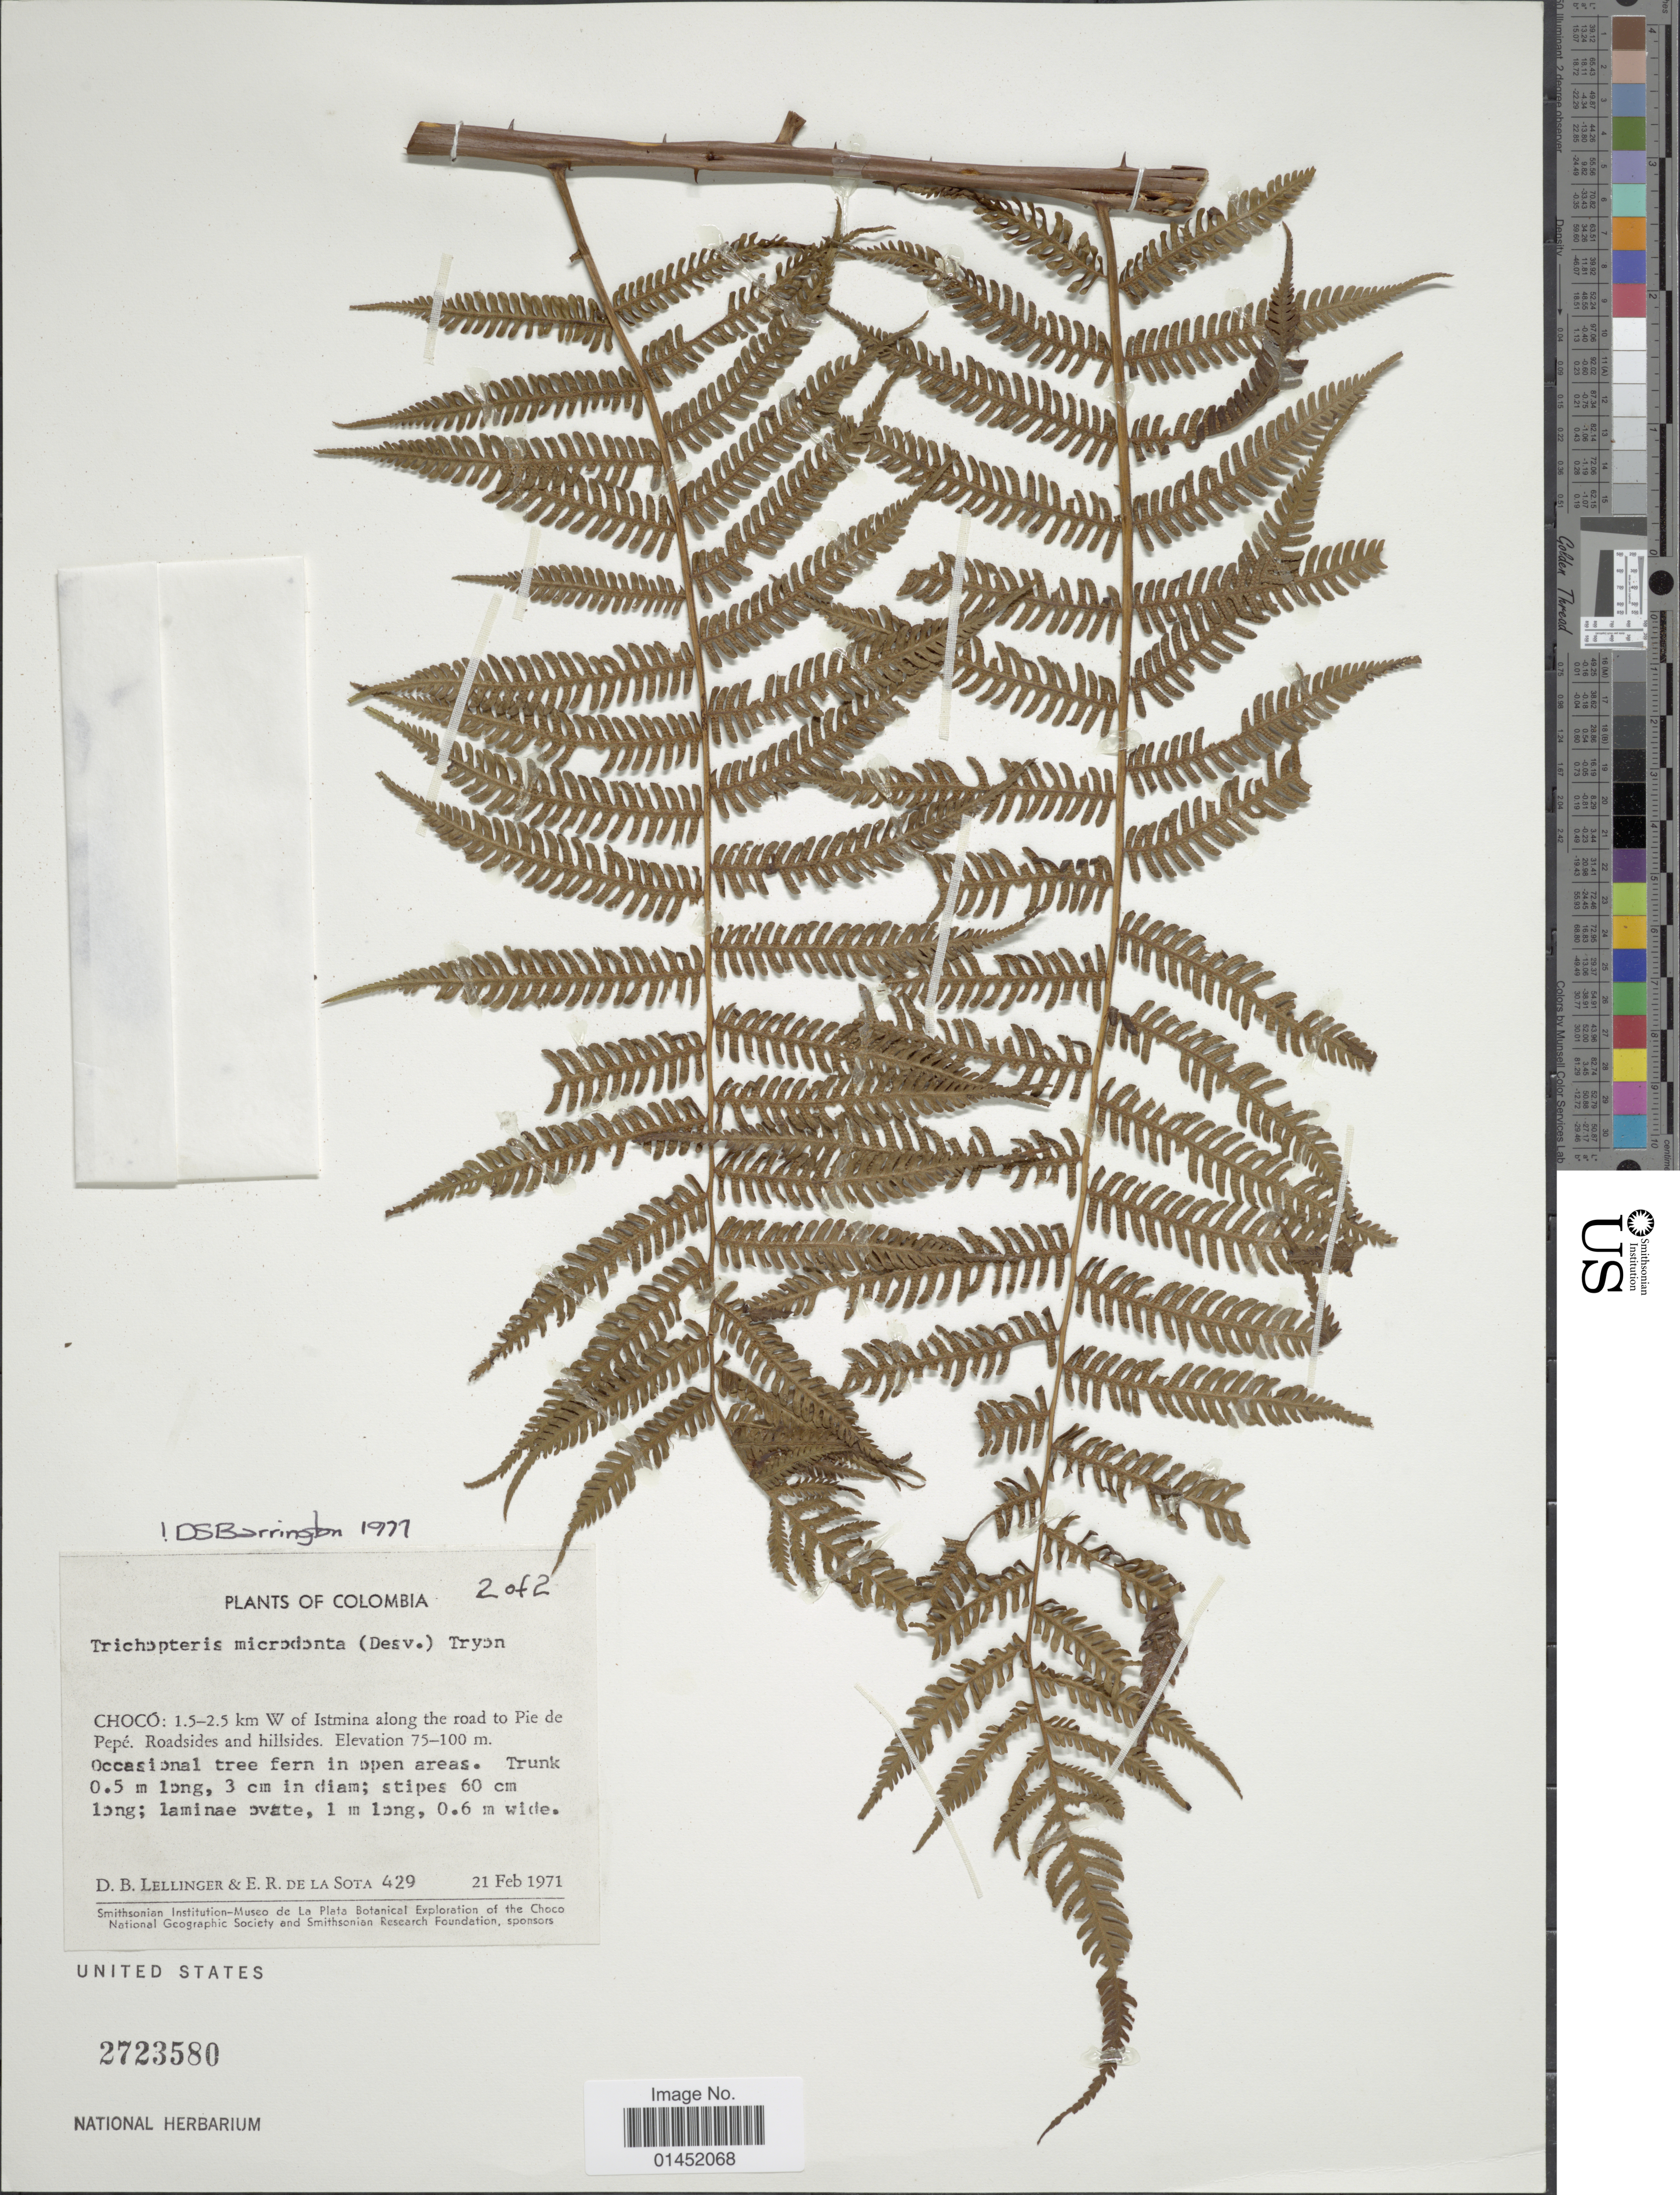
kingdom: Plantae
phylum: Tracheophyta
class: Polypodiopsida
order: Cyatheales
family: Cyatheaceae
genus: Cyathea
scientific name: Cyathea microdonta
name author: (Desv.) Domin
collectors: D. B. Lellinger & E. R. de la Sota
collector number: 429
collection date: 1971-02-21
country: Colombia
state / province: Chocó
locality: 1.5-2.5 km W of Istmina along the road to Pie de Pepé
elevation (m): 75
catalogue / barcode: US 2723580